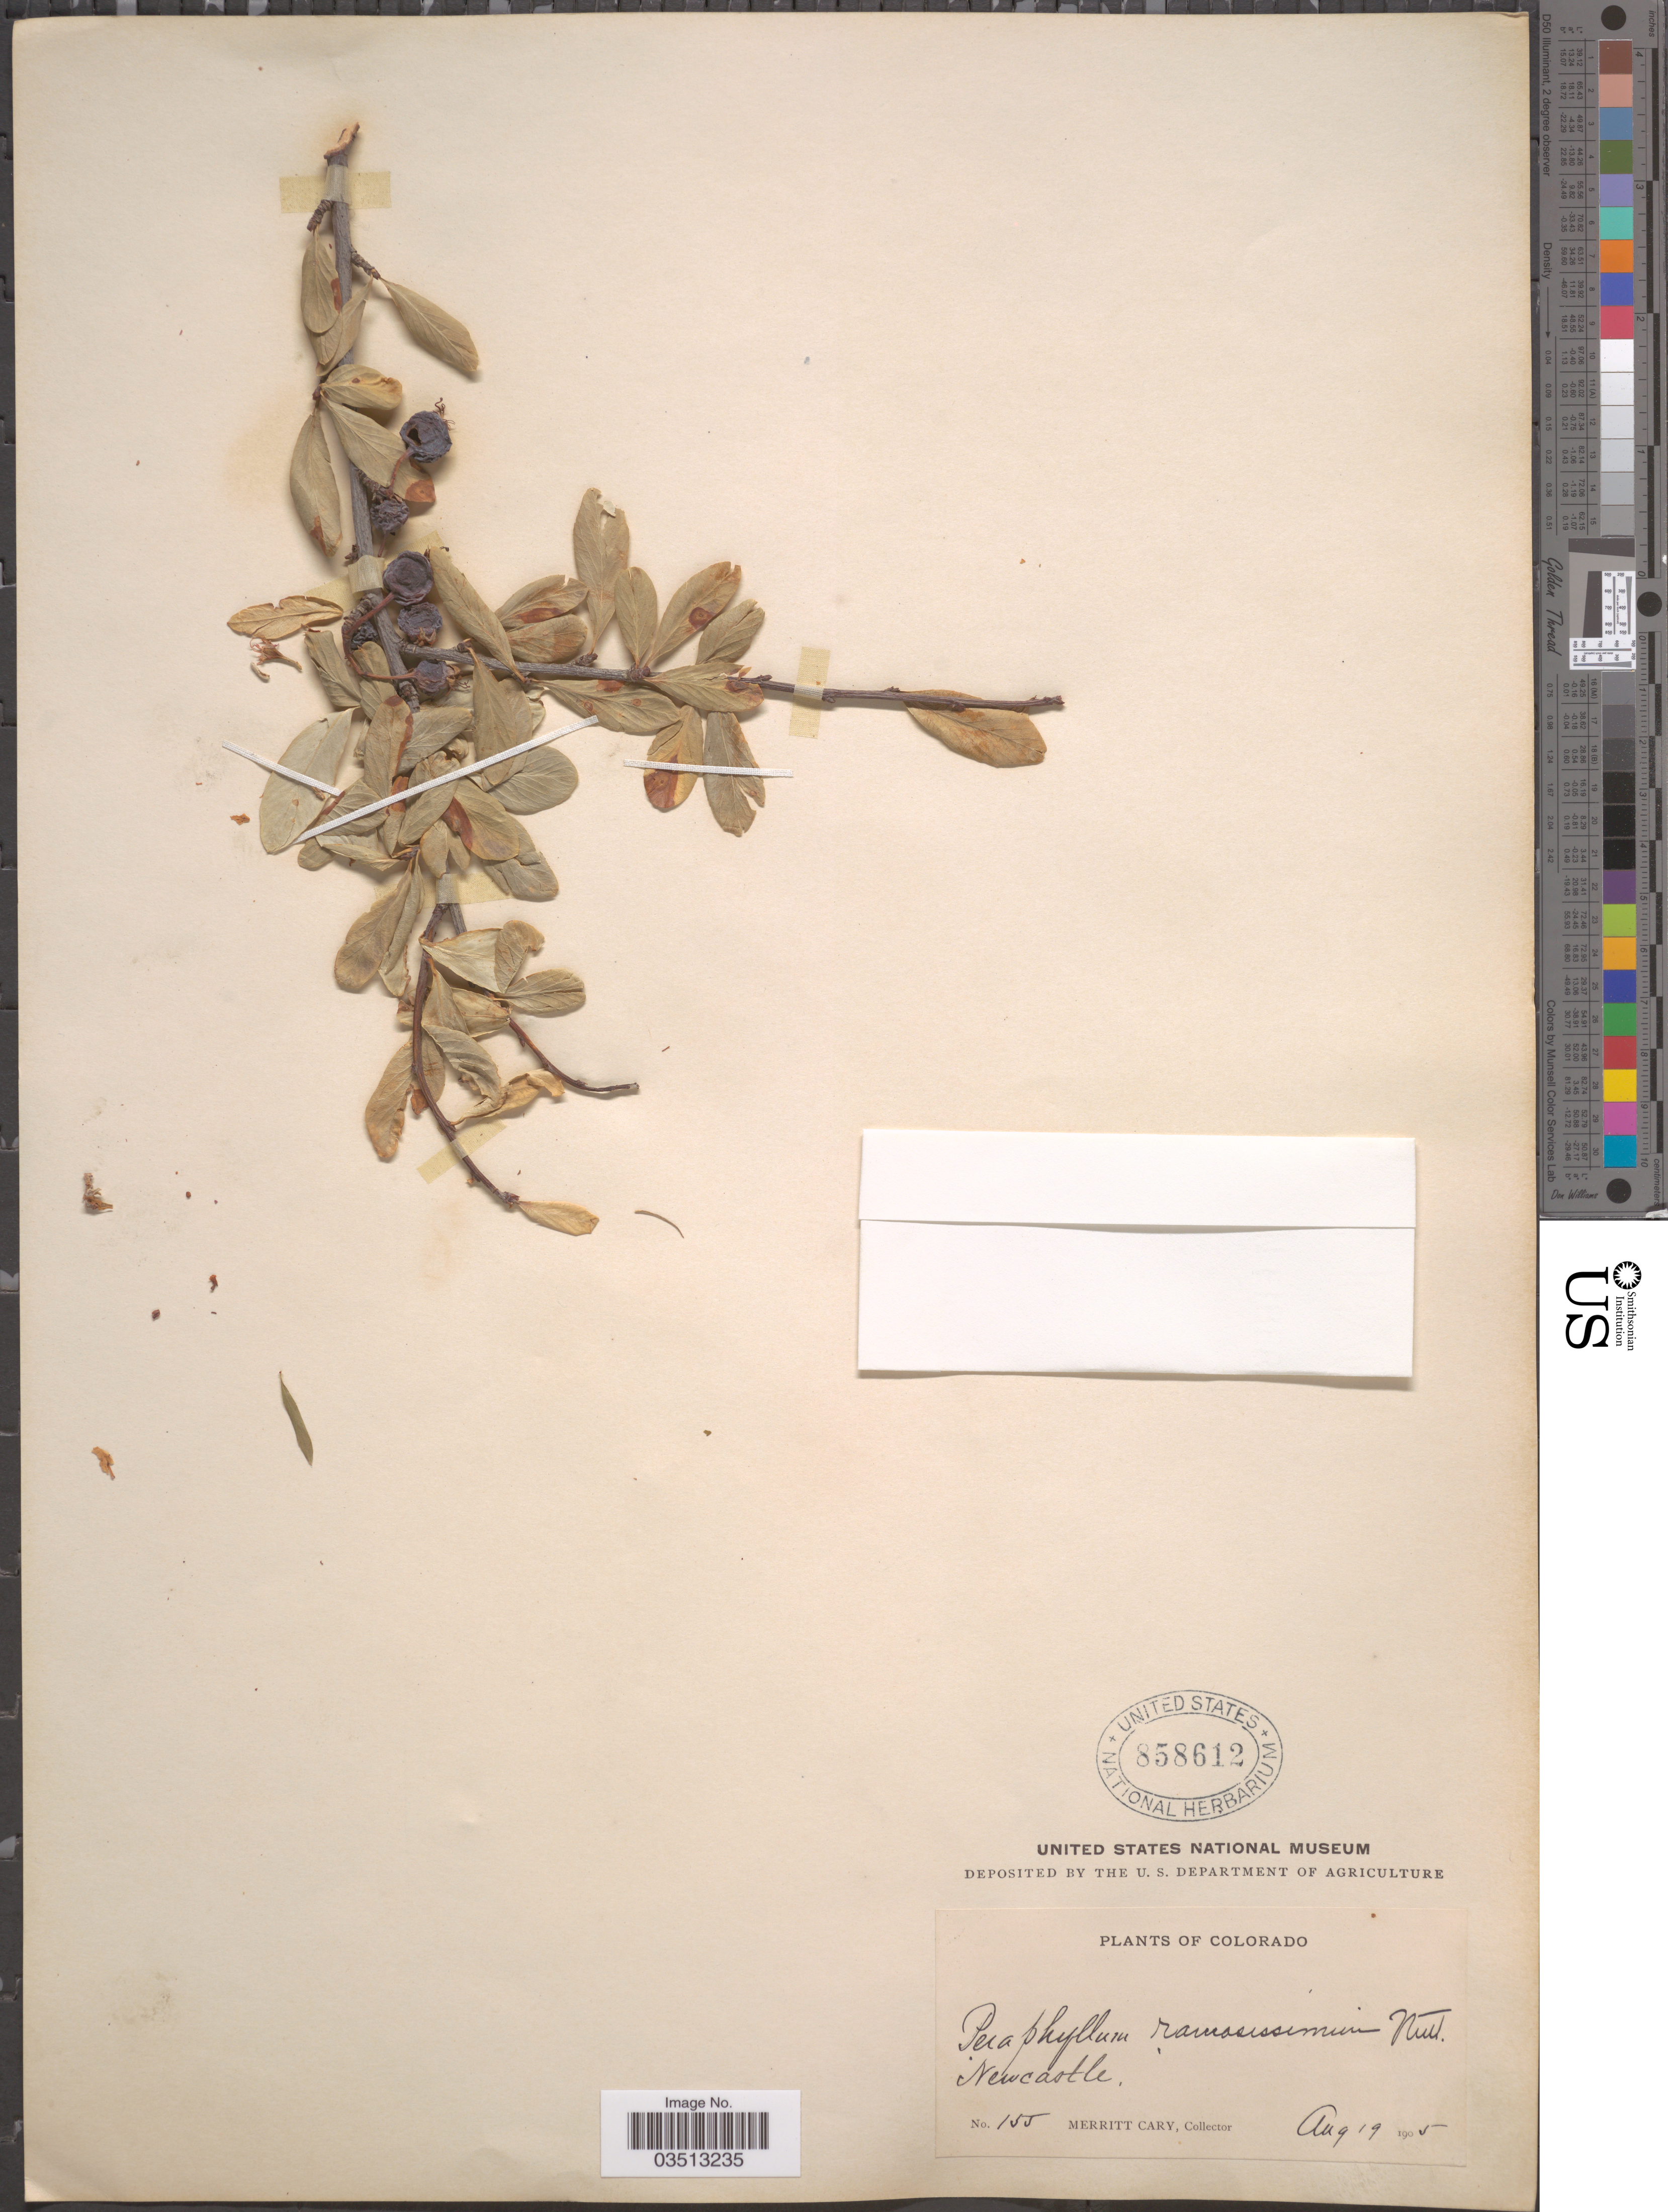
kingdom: Plantae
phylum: Tracheophyta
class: Magnoliopsida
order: Rosales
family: Rosaceae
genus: Peraphyllum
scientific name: Peraphyllum ramosissimum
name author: Nutt.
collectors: M. Cary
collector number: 155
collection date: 1905-08-19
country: United States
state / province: Colorado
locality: Newcastle.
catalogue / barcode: US 858612